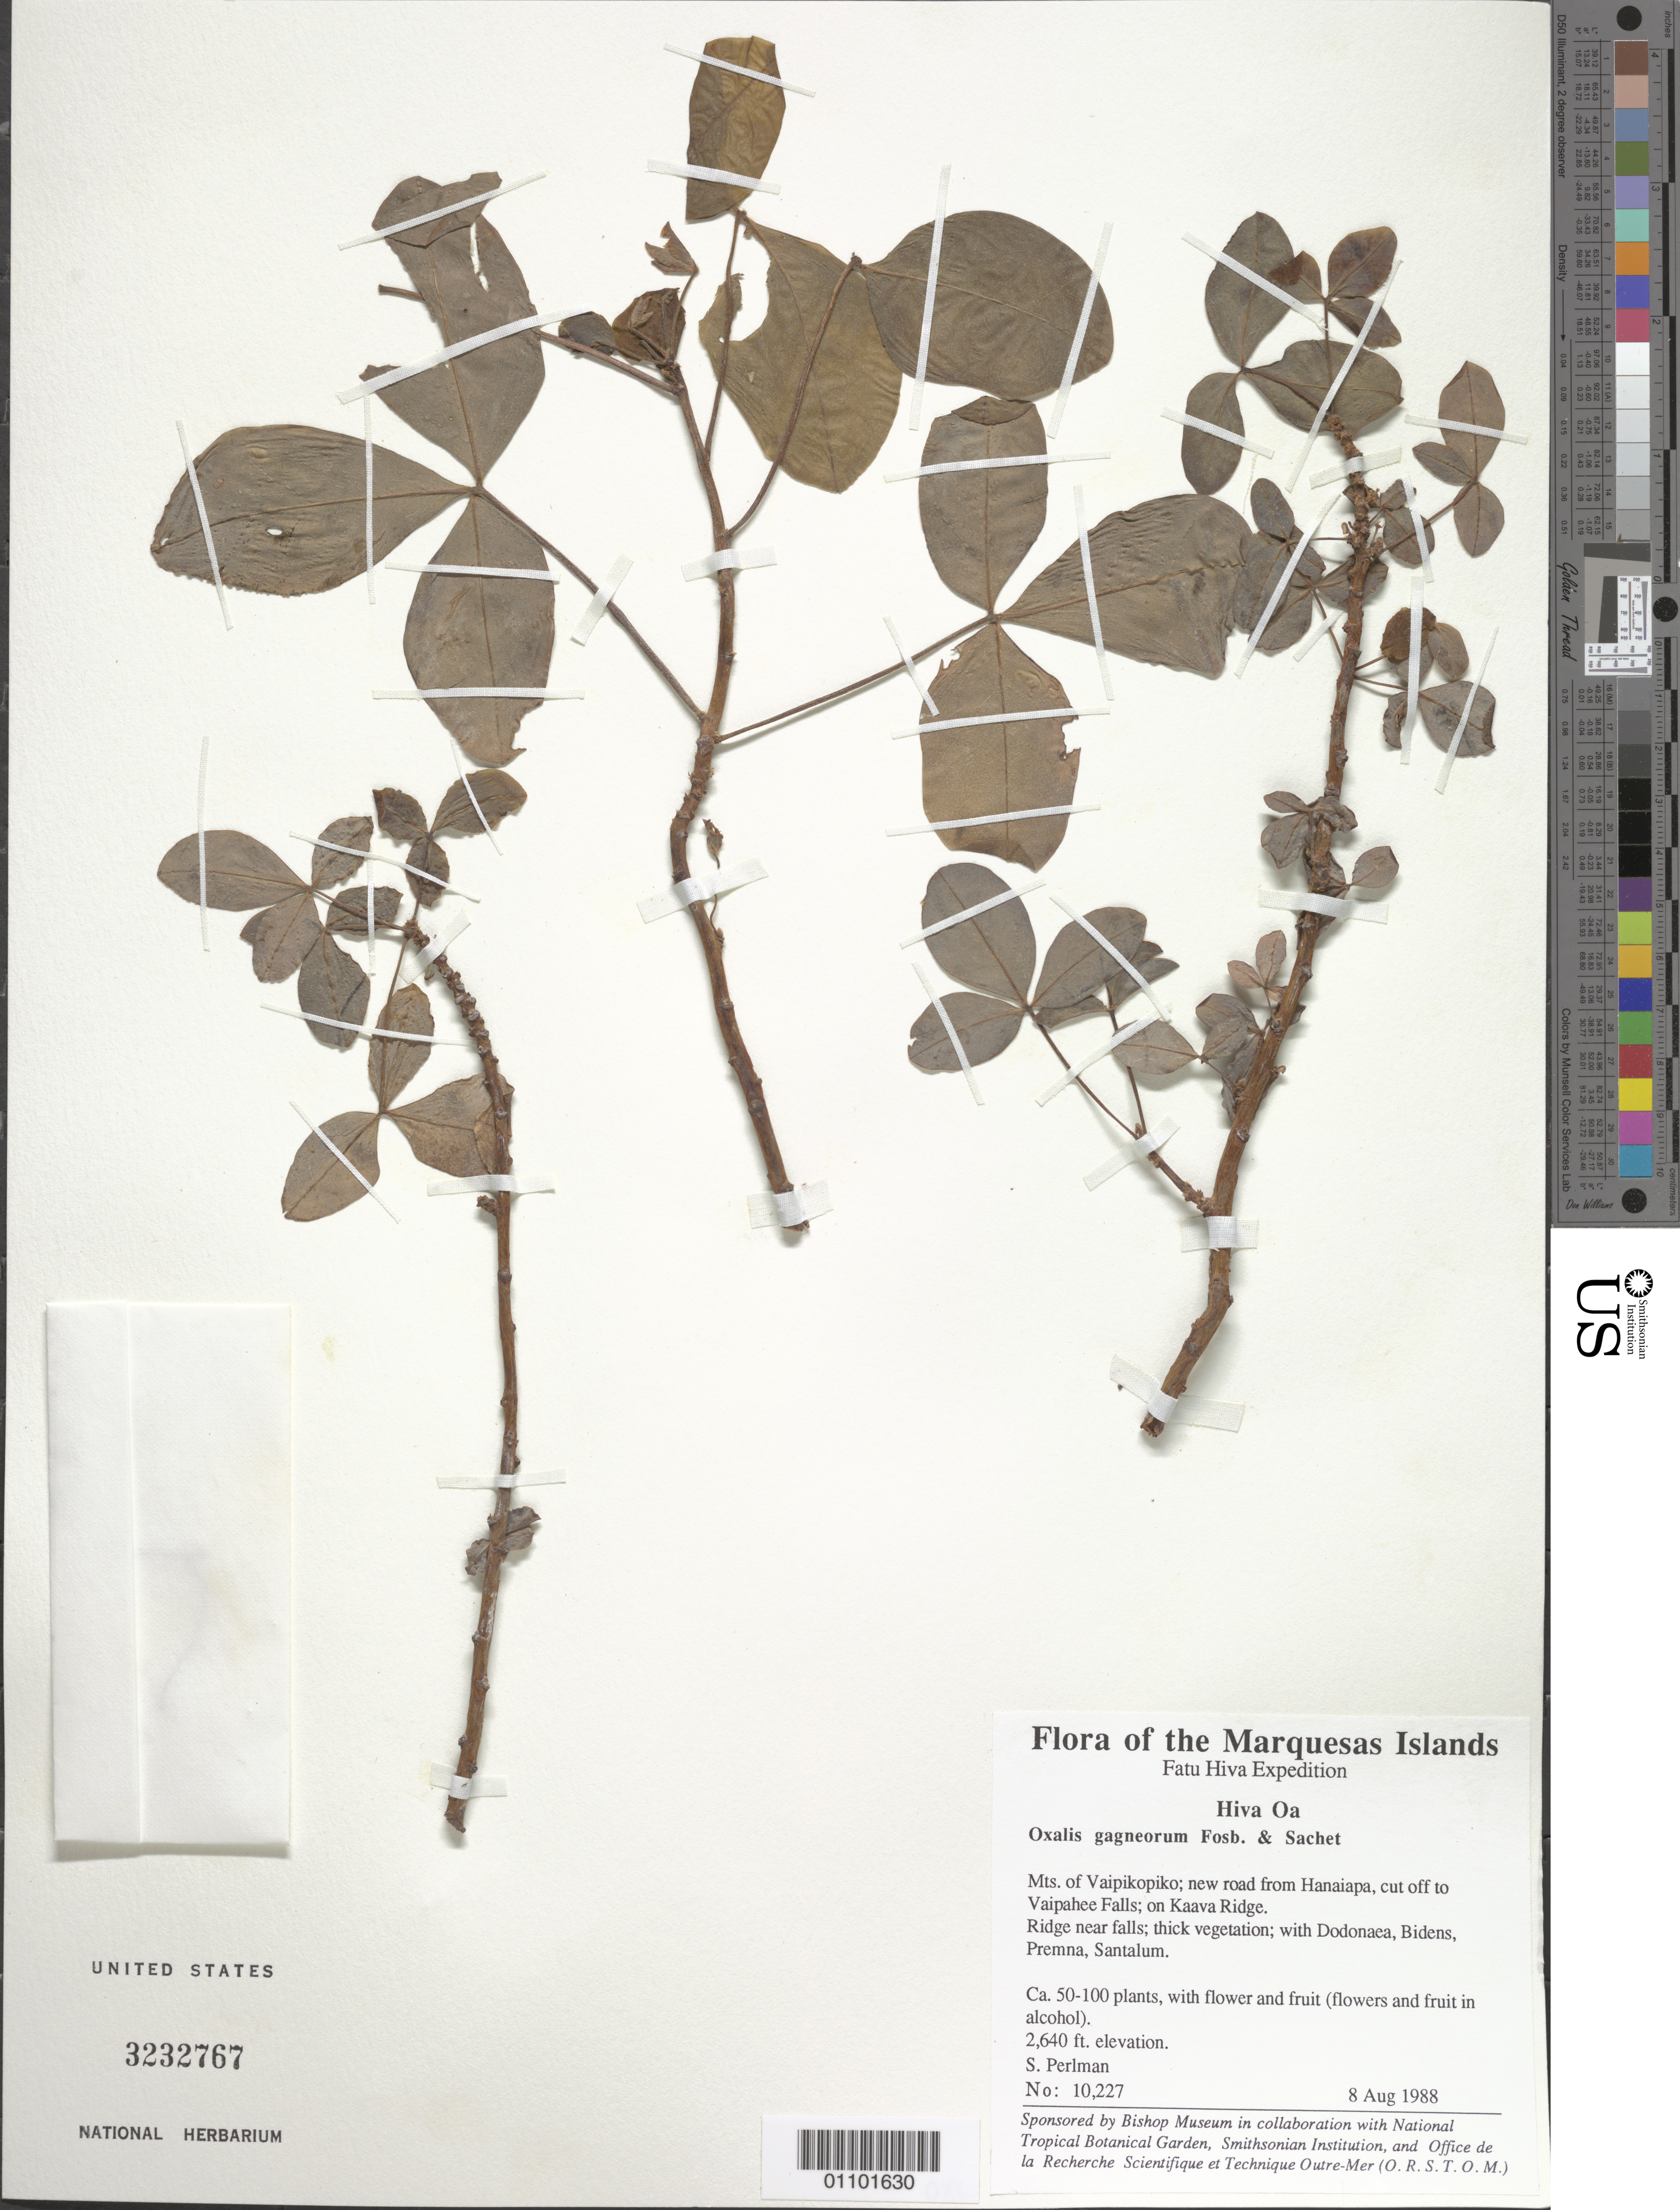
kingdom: Plantae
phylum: Tracheophyta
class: Magnoliopsida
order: Oxalidales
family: Oxalidaceae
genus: Oxalis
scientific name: Oxalis gagneorum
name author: Fosberg & Sachet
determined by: Wagner, W. L., (BOT), Smithsonian Institution - National Museum of Natural History (UNITED STATES)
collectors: S. P. Perlman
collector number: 10227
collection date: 1988-08-08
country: French Polynesia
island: Hiva Oa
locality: Mts. of Vaipikopiko, new road from Hanaiapa, cut-off to Vaipahee Falls, along Kaava Ridge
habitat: Ridge near falls; thick vegetation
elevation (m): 805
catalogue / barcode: US 3232767